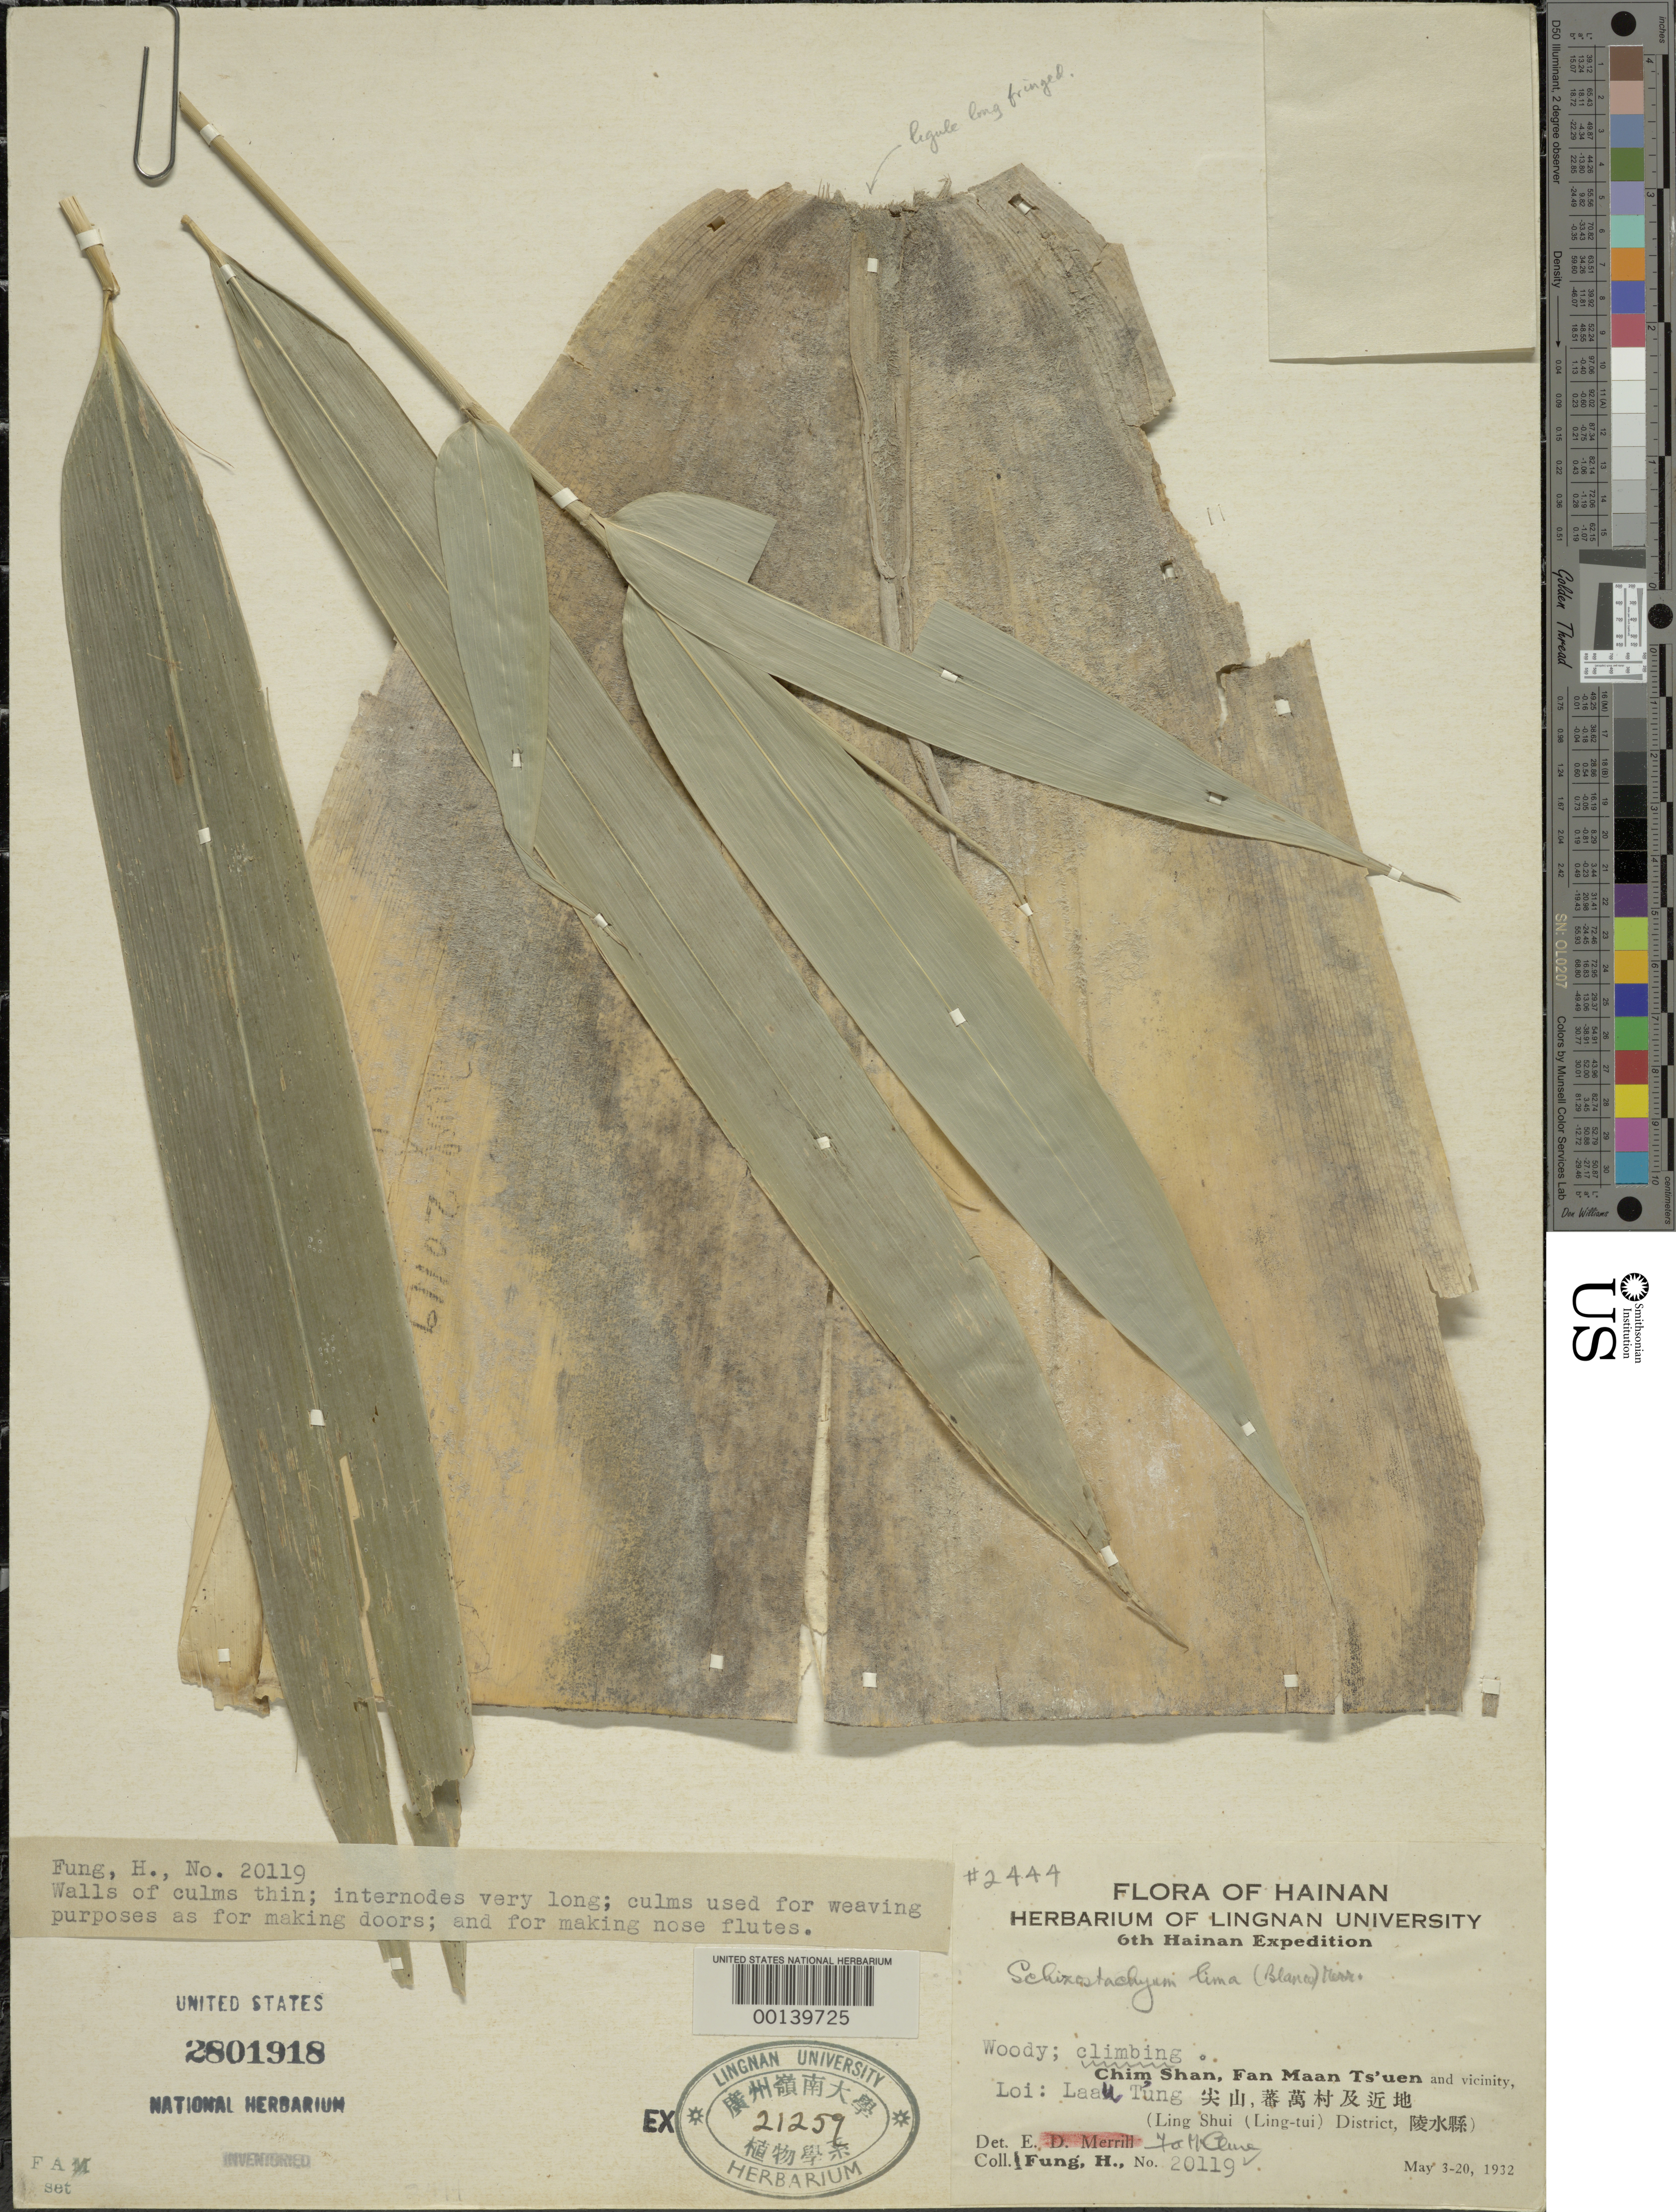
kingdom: Plantae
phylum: Tracheophyta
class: Liliopsida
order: Poales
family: Poaceae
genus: Schizostachyum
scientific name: Schizostachyum lima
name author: (Blanco) Merr.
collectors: H. L. Fung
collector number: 20119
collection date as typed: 03 May 1932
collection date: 1932-05-03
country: China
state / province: Hainan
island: Hainan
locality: Chim shan, fan maan ts'uen, loi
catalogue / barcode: US 2801918